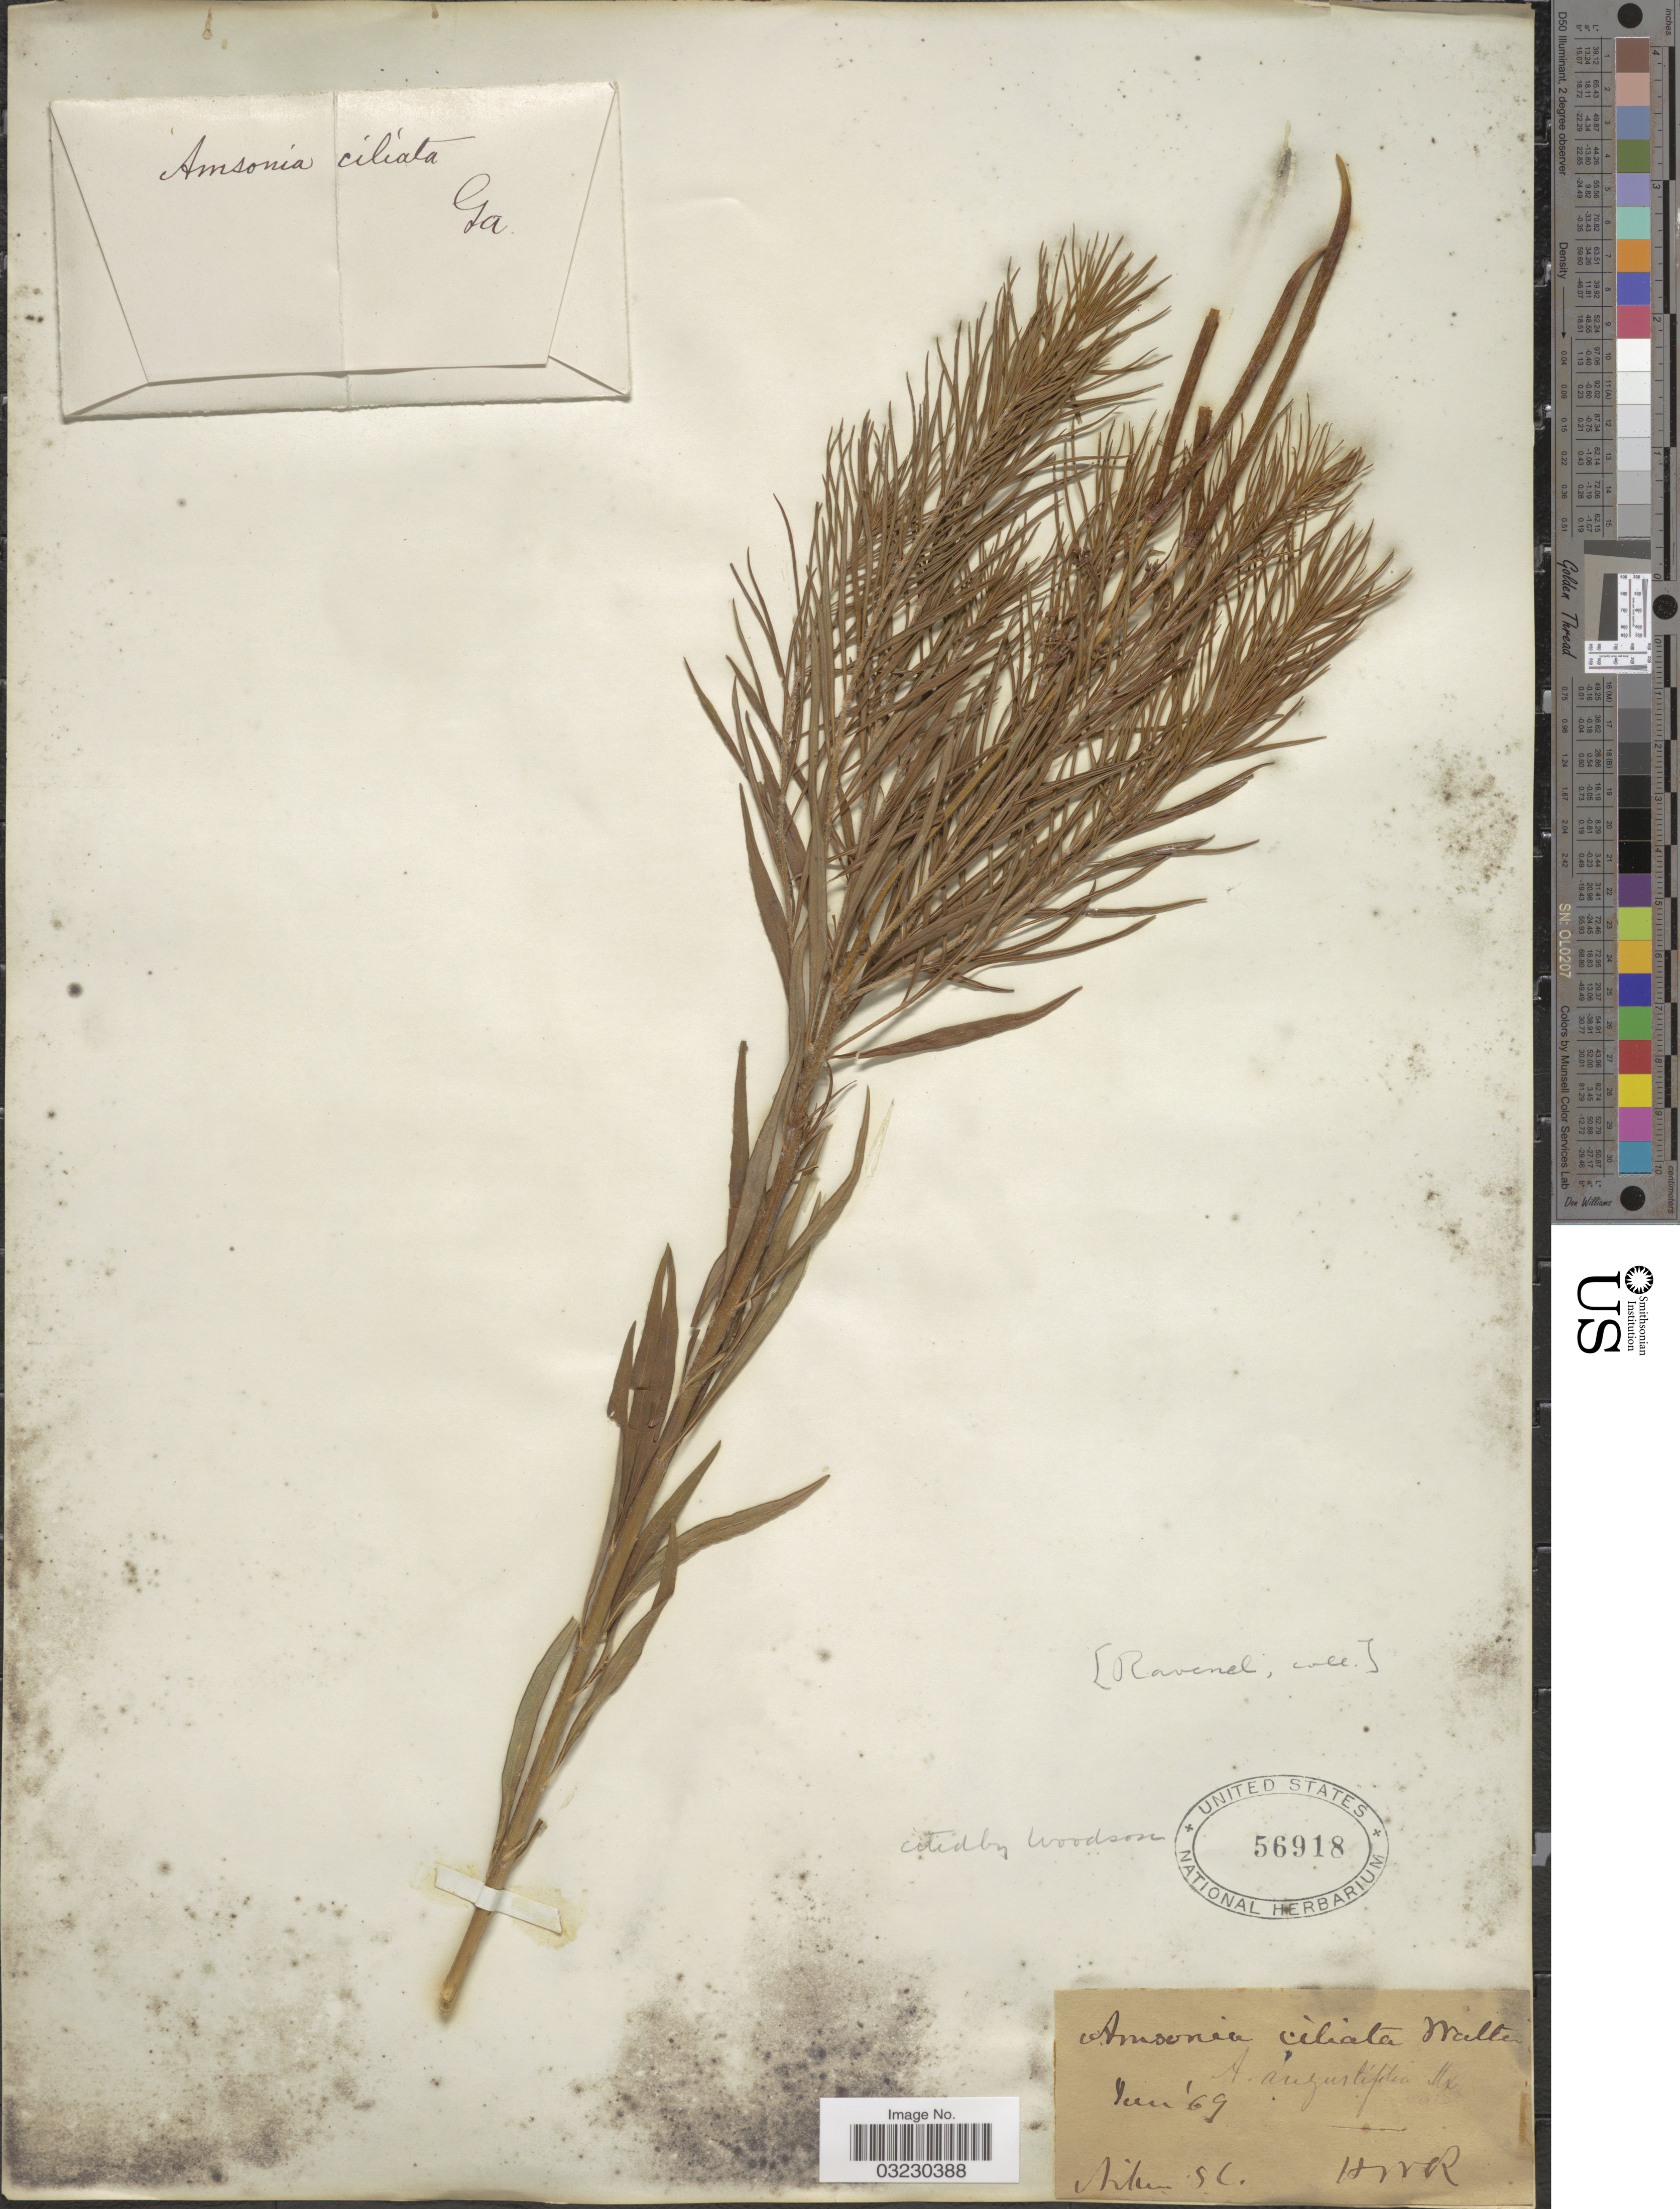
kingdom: Plantae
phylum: Tracheophyta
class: Magnoliopsida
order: Gentianales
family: Apocynaceae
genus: Amsonia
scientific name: Amsonia ciliata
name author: Walter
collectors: H. W. R.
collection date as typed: Transcribed d/m/y: /7/69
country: United States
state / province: South Carolina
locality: Aiken S. C.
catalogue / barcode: US 56918